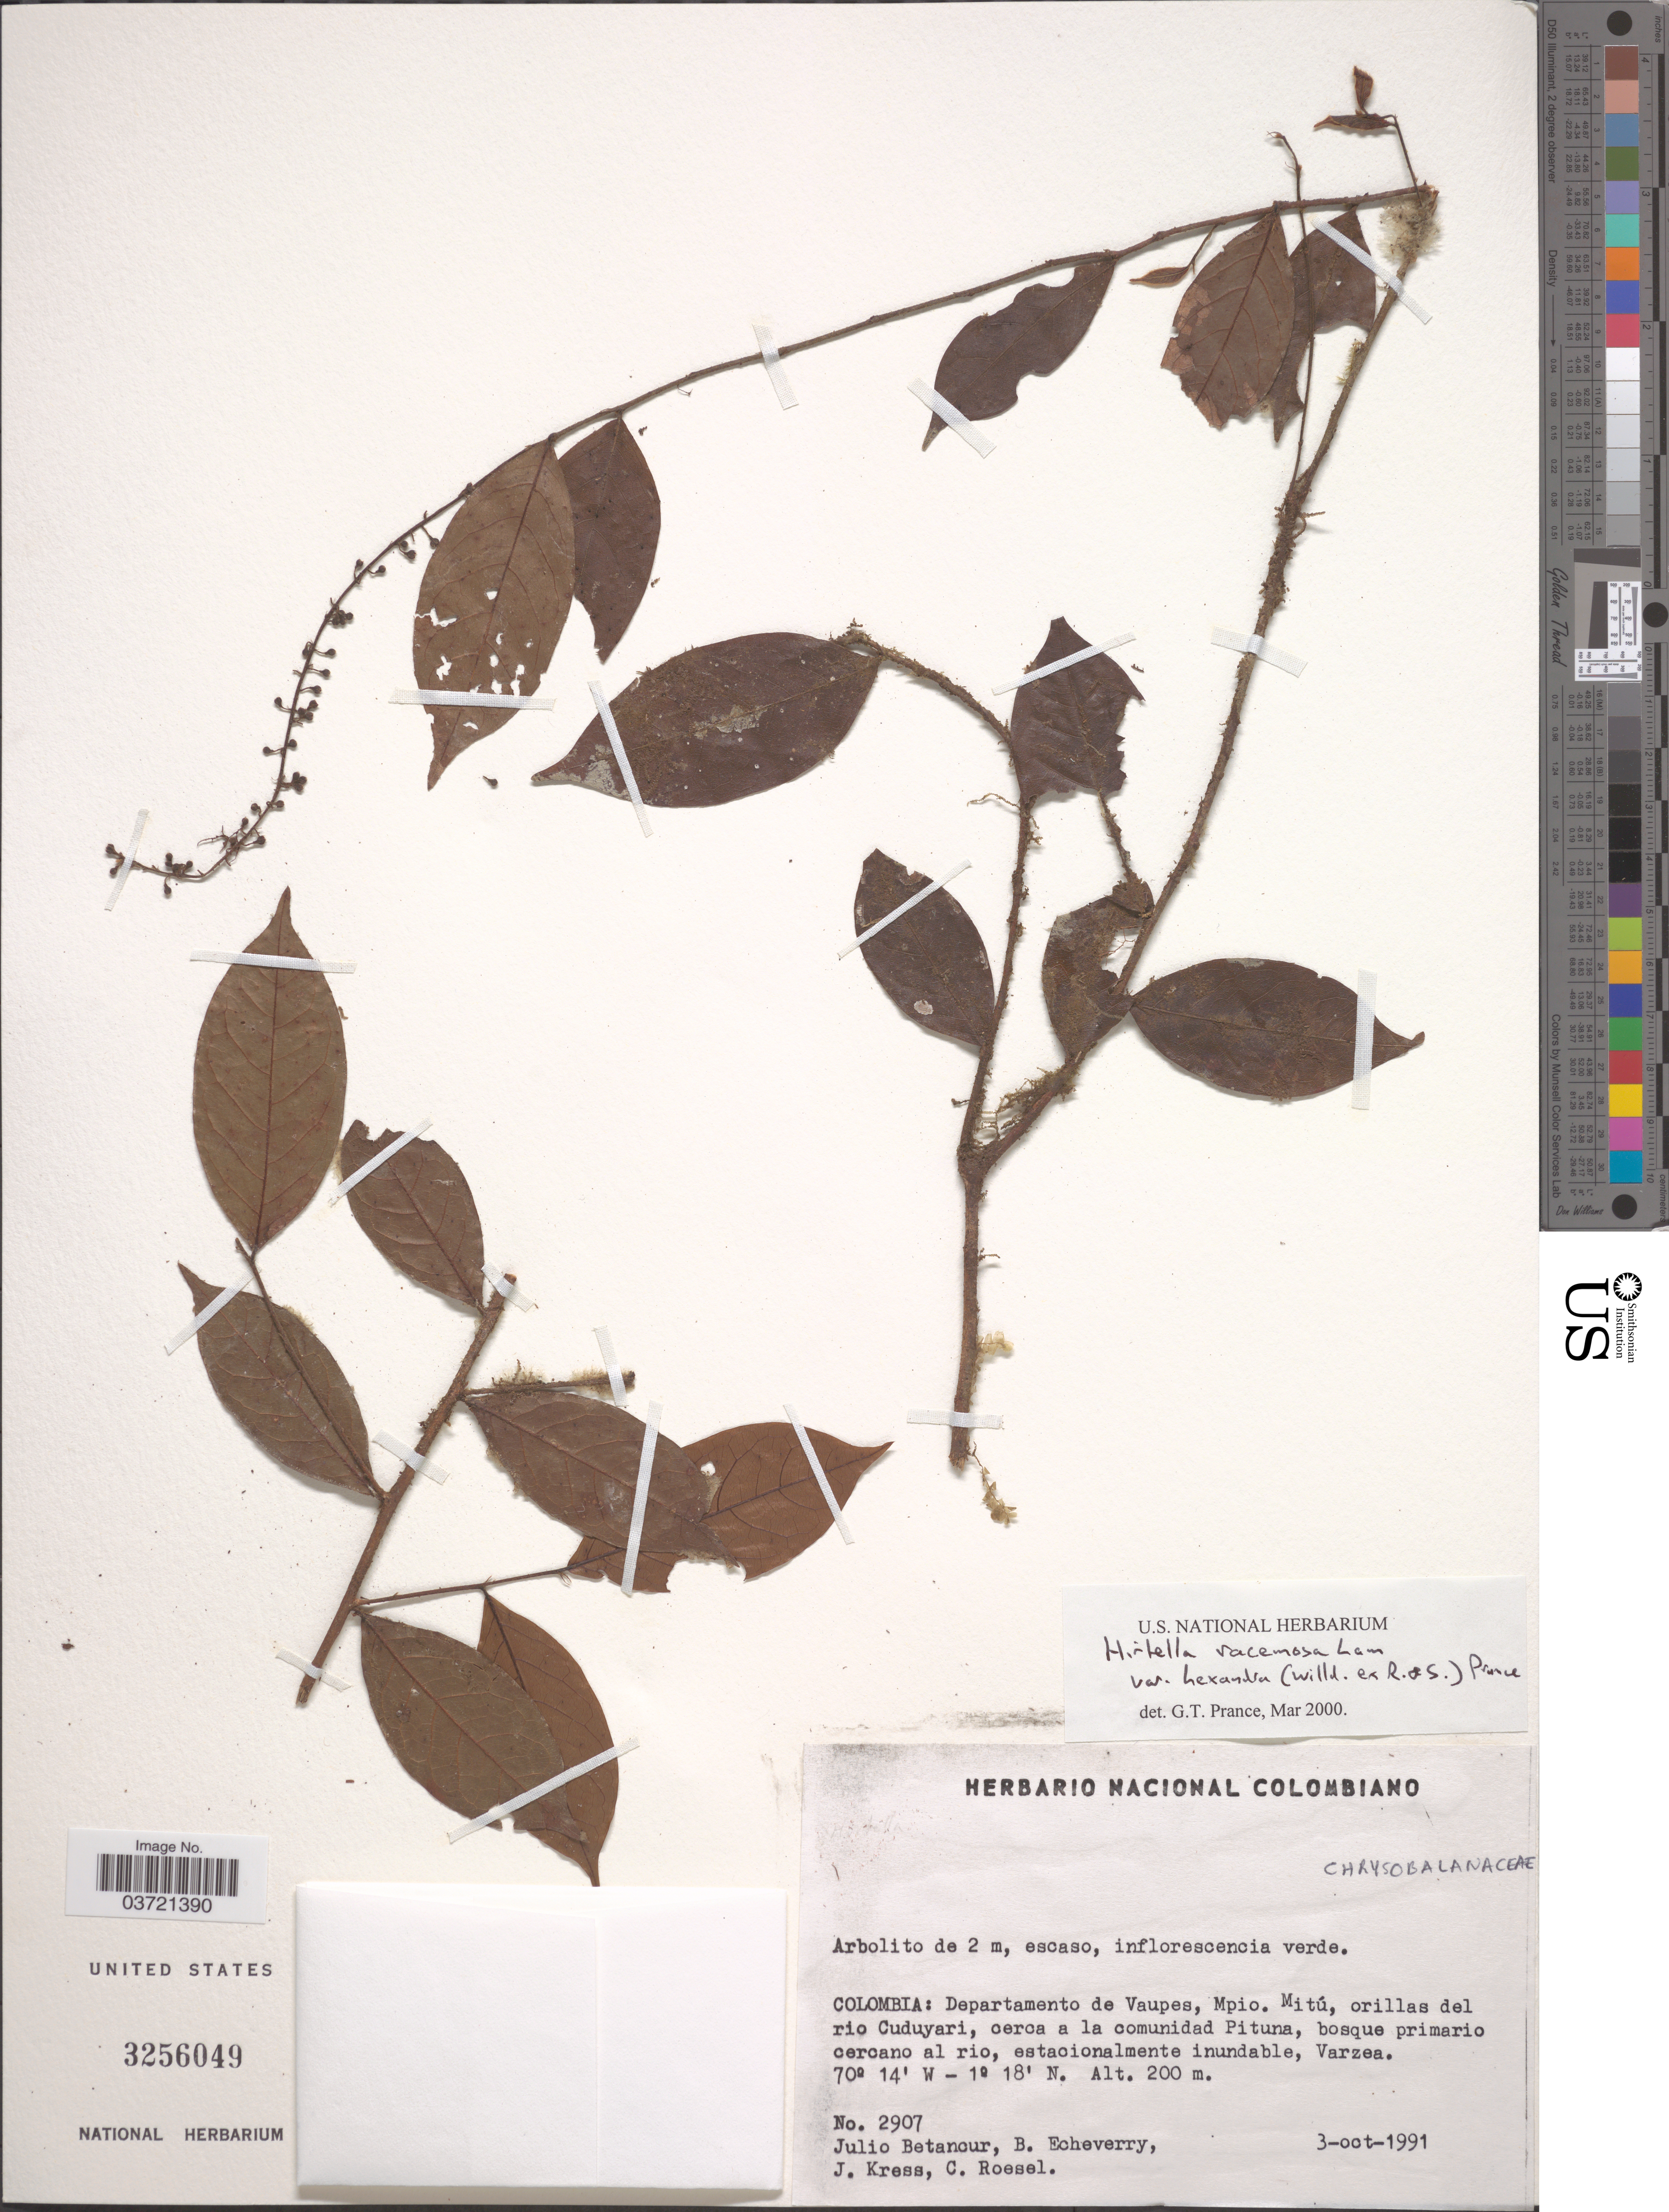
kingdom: Plantae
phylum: Tracheophyta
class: Magnoliopsida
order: Malpighiales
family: Chrysobalanaceae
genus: Hirtella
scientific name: Hirtella racemosa var. hexandra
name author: (Willd. ex Roem. & Schult.) Prance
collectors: J. Betancur, B. Echeverry, J. Kress & C. S. Roesel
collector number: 2907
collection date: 1991-10-03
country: Colombia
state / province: Vaupés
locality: Departamento de Vaupes, Mpio. Mitú, orillas del rio Cuduyari, cerca a la comunidad Pituna, bosque primario cercano al rio, estacionalmente inundable, Varzea.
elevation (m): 200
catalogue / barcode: US 3256049